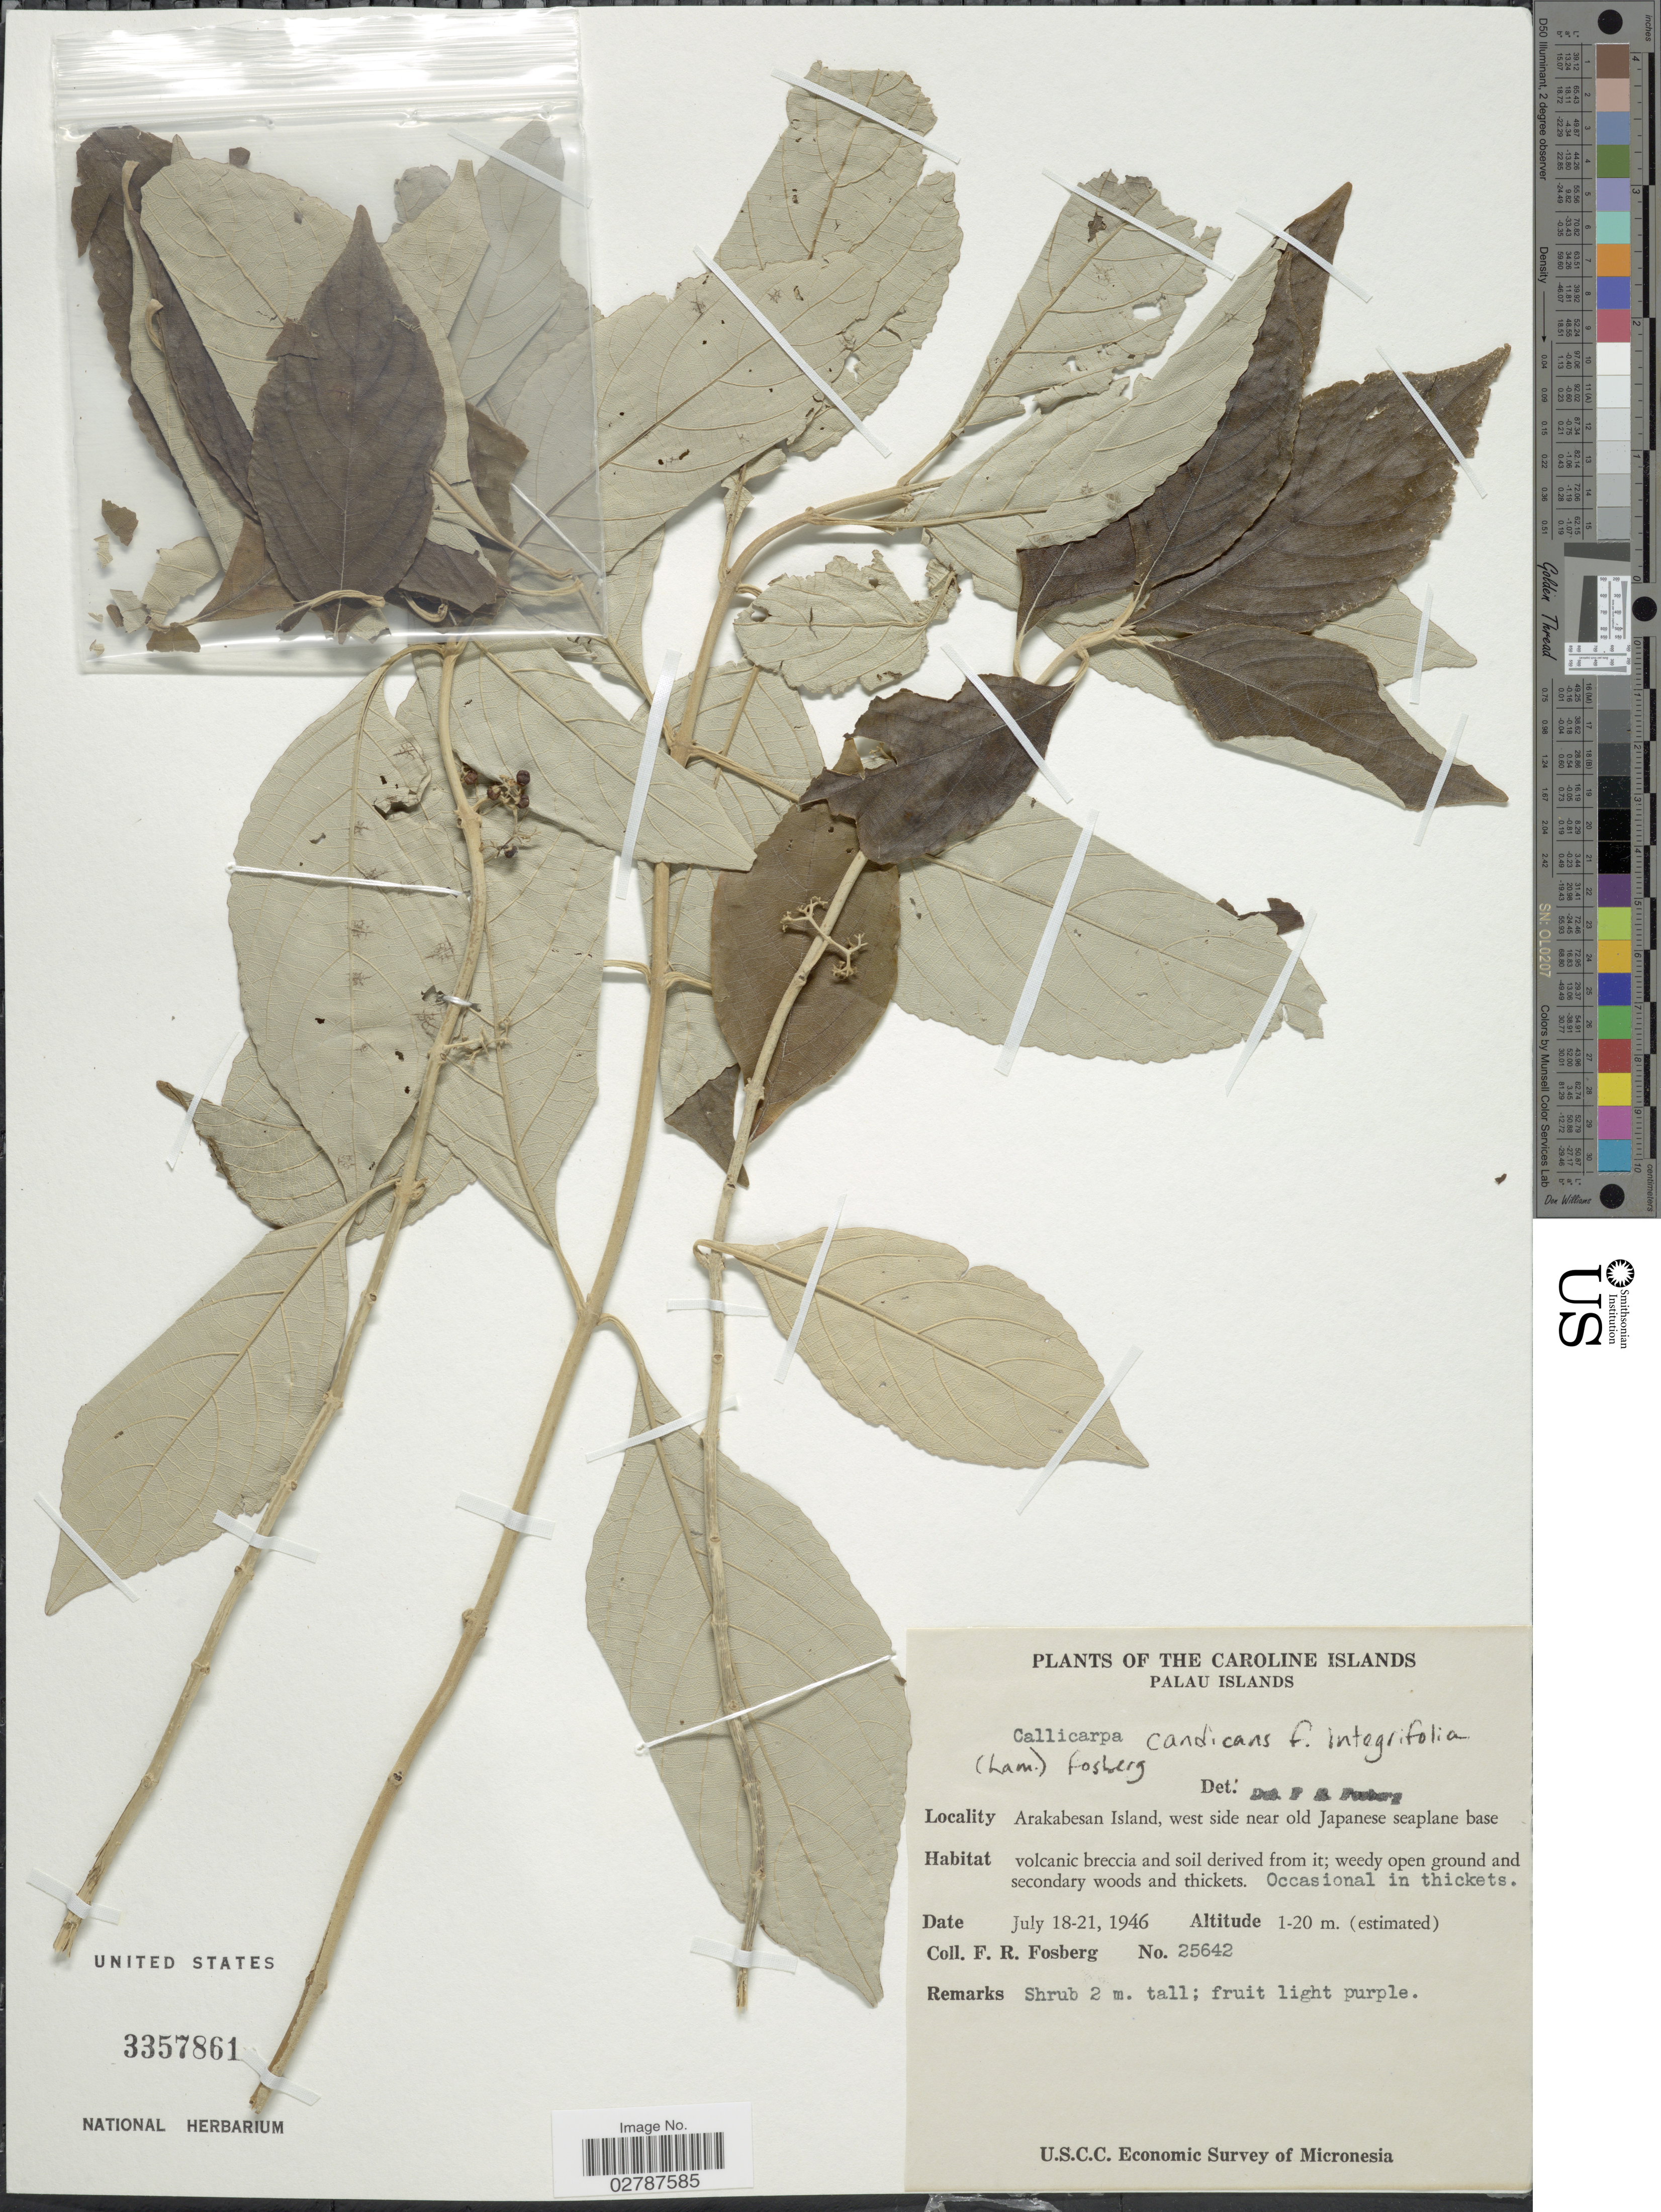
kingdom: Plantae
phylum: Tracheophyta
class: Magnoliopsida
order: Lamiales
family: Lamiaceae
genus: Callicarpa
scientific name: Callicarpa candicans var. integrifolia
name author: (Lam.) Fosberg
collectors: F. R. Fosberg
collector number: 25642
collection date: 1946-07-18/1946-07-21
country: Palau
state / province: Koror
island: Ngerekebesang [Arakabesan]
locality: The Caroline Islands. Palau Islands. Arakabesan Island, west side near old Japanese seaplane base.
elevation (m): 1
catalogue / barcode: US 3357861